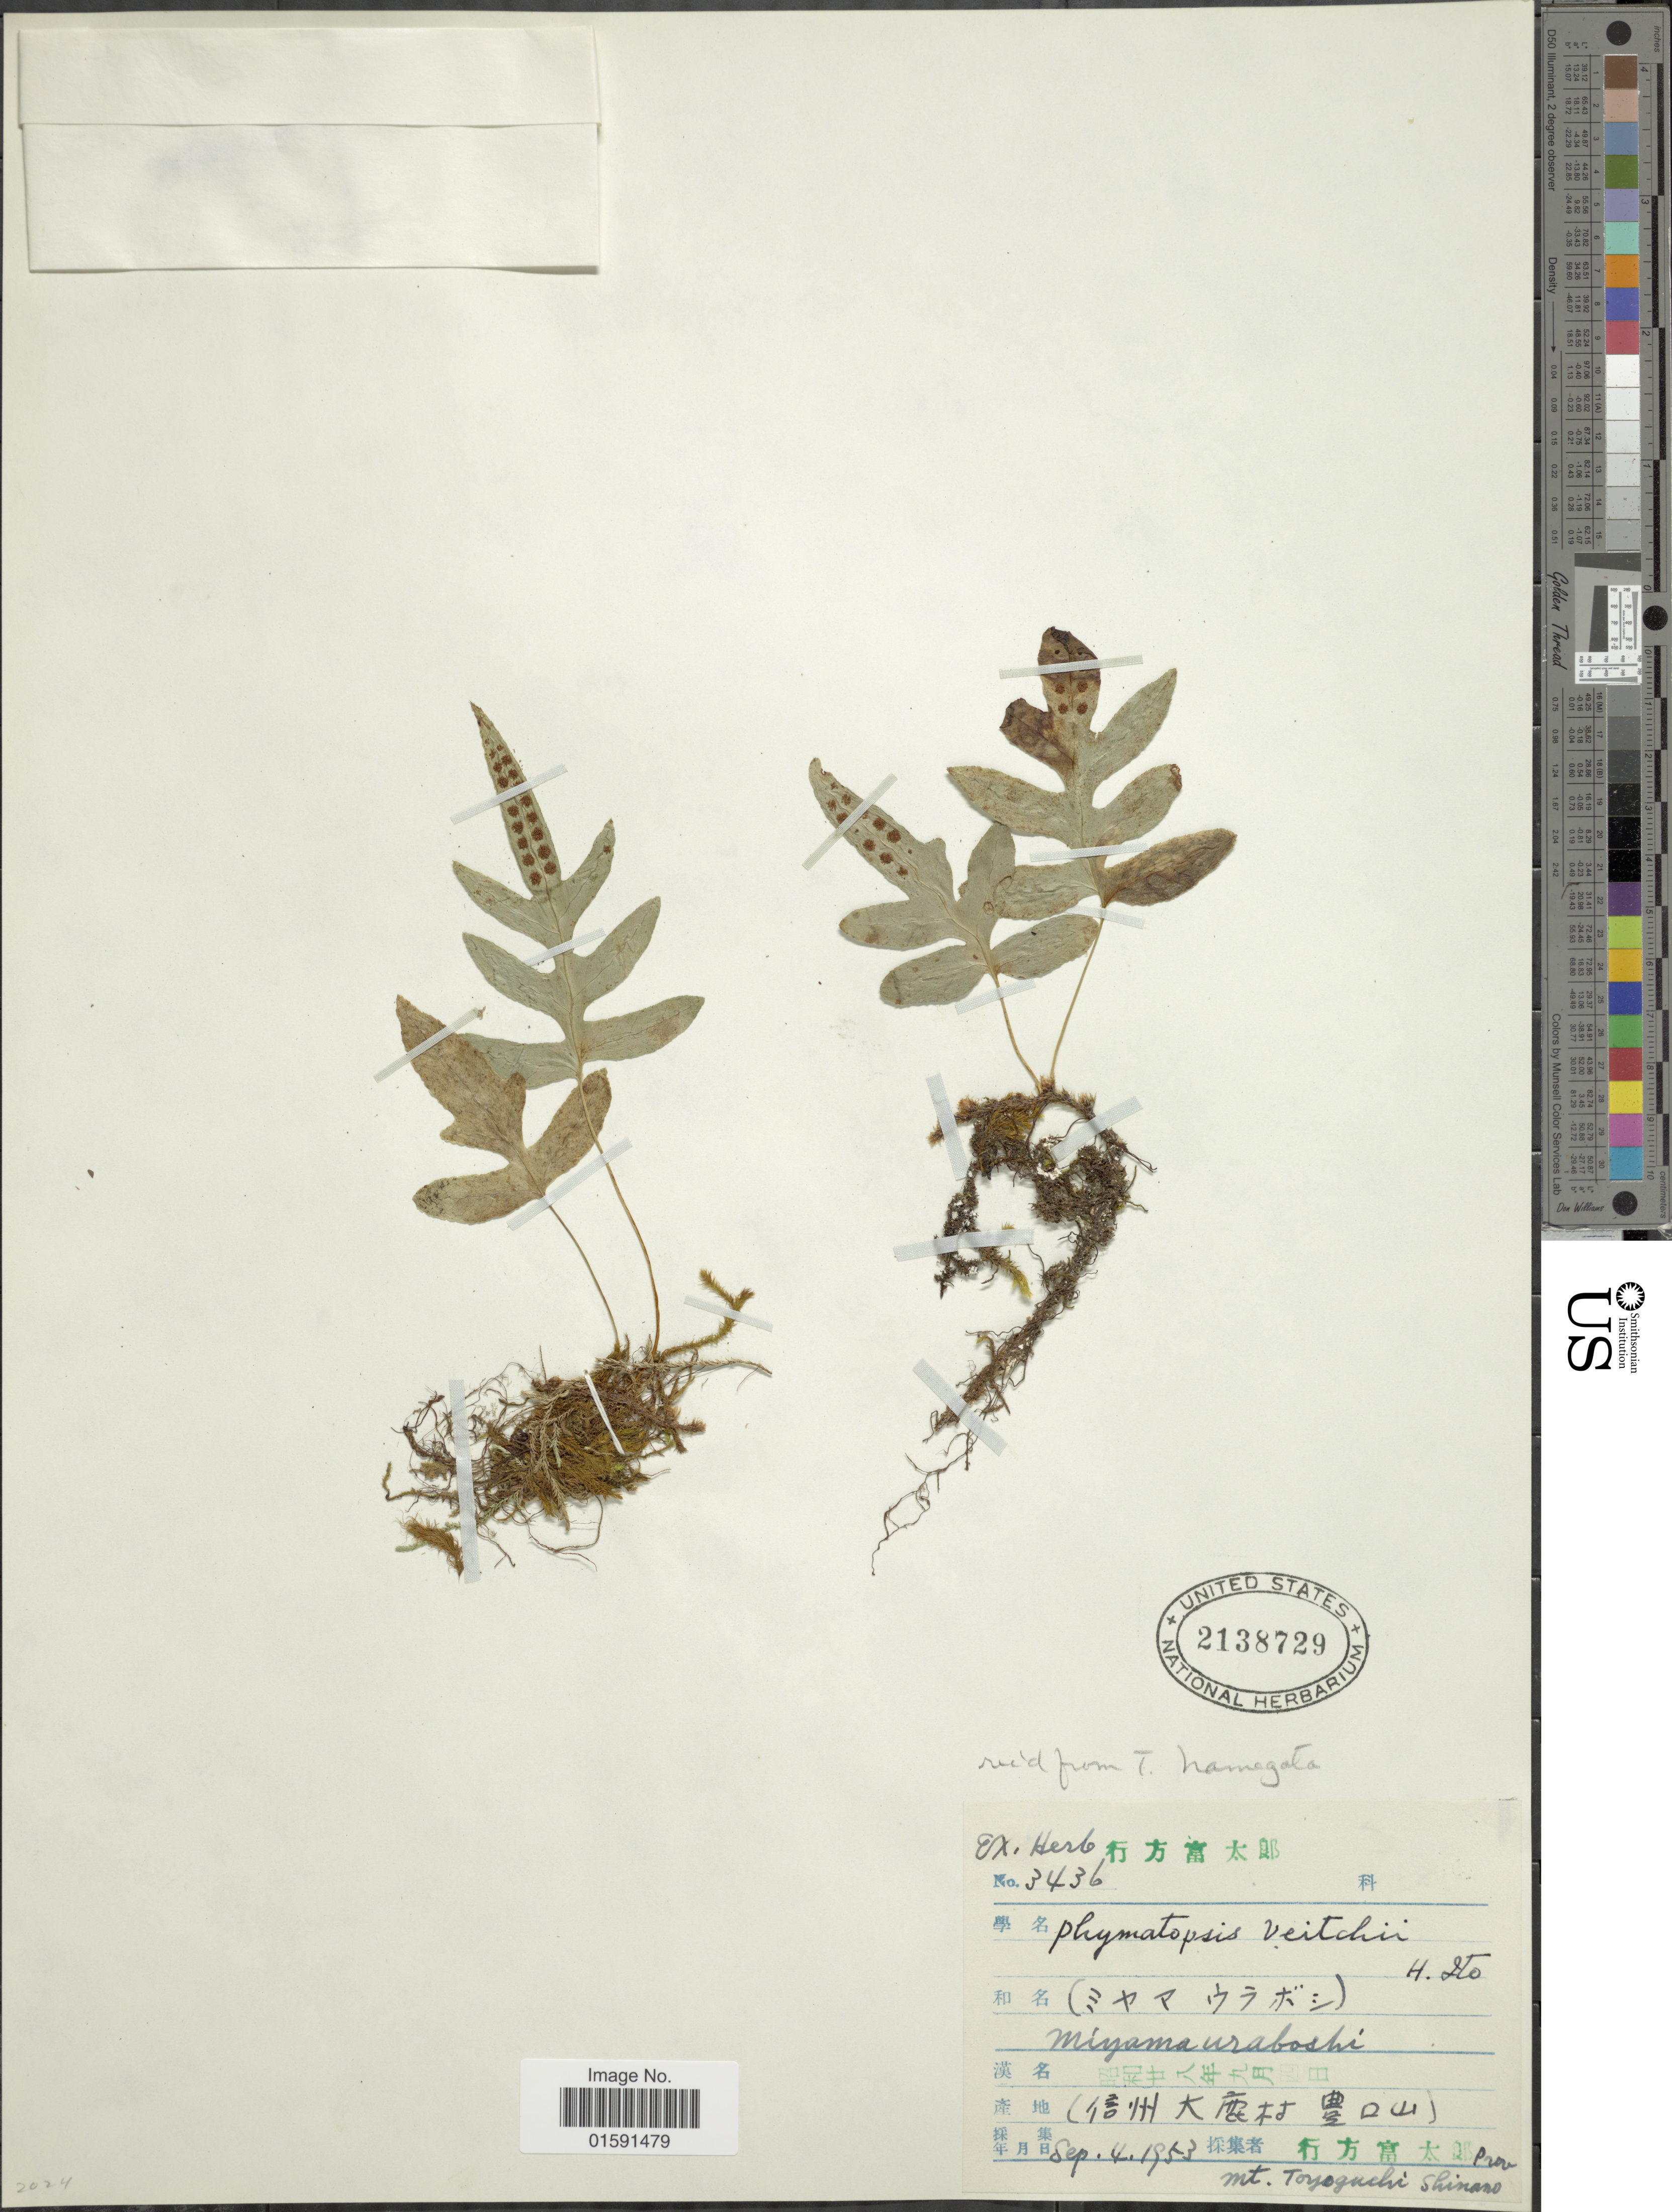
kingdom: Plantae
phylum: Tracheophyta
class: Polypodiopsida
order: Polypodiales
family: Polypodiaceae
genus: Selliguea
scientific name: Selliguea veitchii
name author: (Baker) H. Ohashi & K. Ohashi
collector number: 3436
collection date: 1953-09-04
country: China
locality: Mt. Toyoguchi Shinao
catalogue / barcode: US 2138729